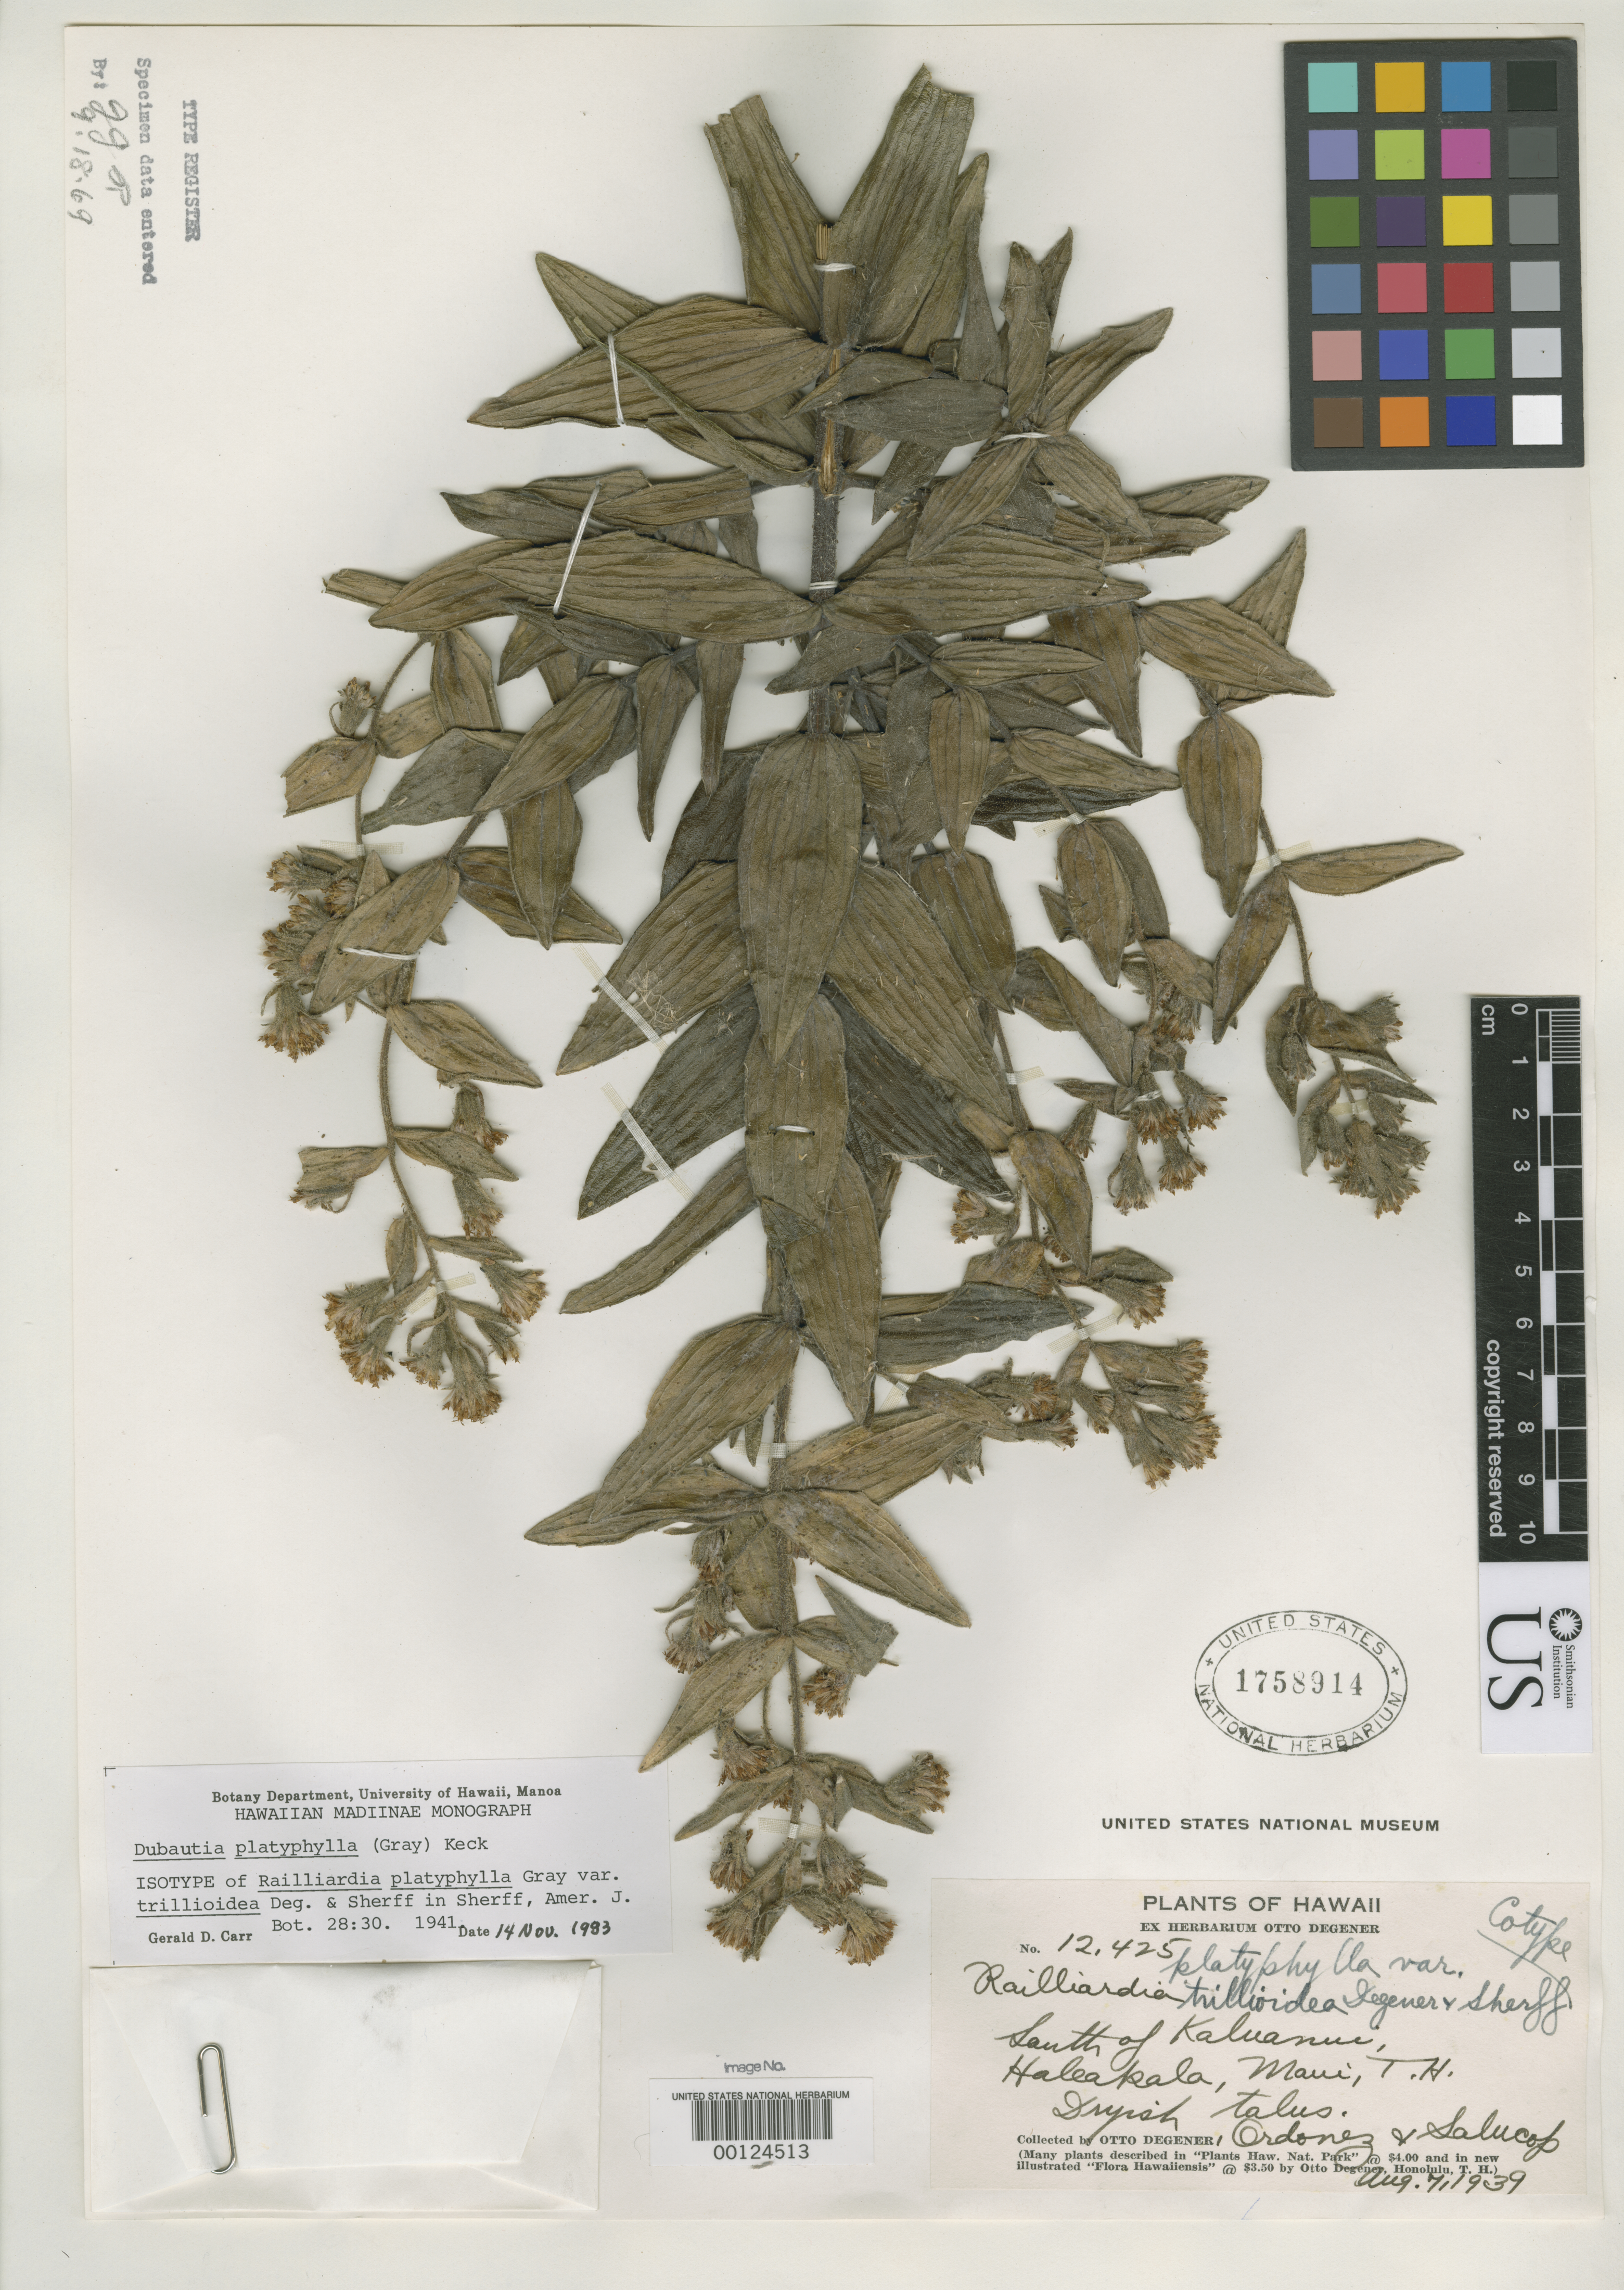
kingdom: Plantae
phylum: Tracheophyta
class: Magnoliopsida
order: Asterales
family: Asteraceae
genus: Railliardia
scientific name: Railliardia platyphylla var. trillioidea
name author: O. Deg. & Sherff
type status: Isotype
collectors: O. Degener, -. Ordonez & -- Salucop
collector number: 12425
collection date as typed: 07 Aug 1939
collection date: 1939-08-07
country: United States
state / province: Hawaii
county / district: Maui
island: Maui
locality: Maui, Haleakala, south of Kaluanui.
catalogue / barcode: US 1758914